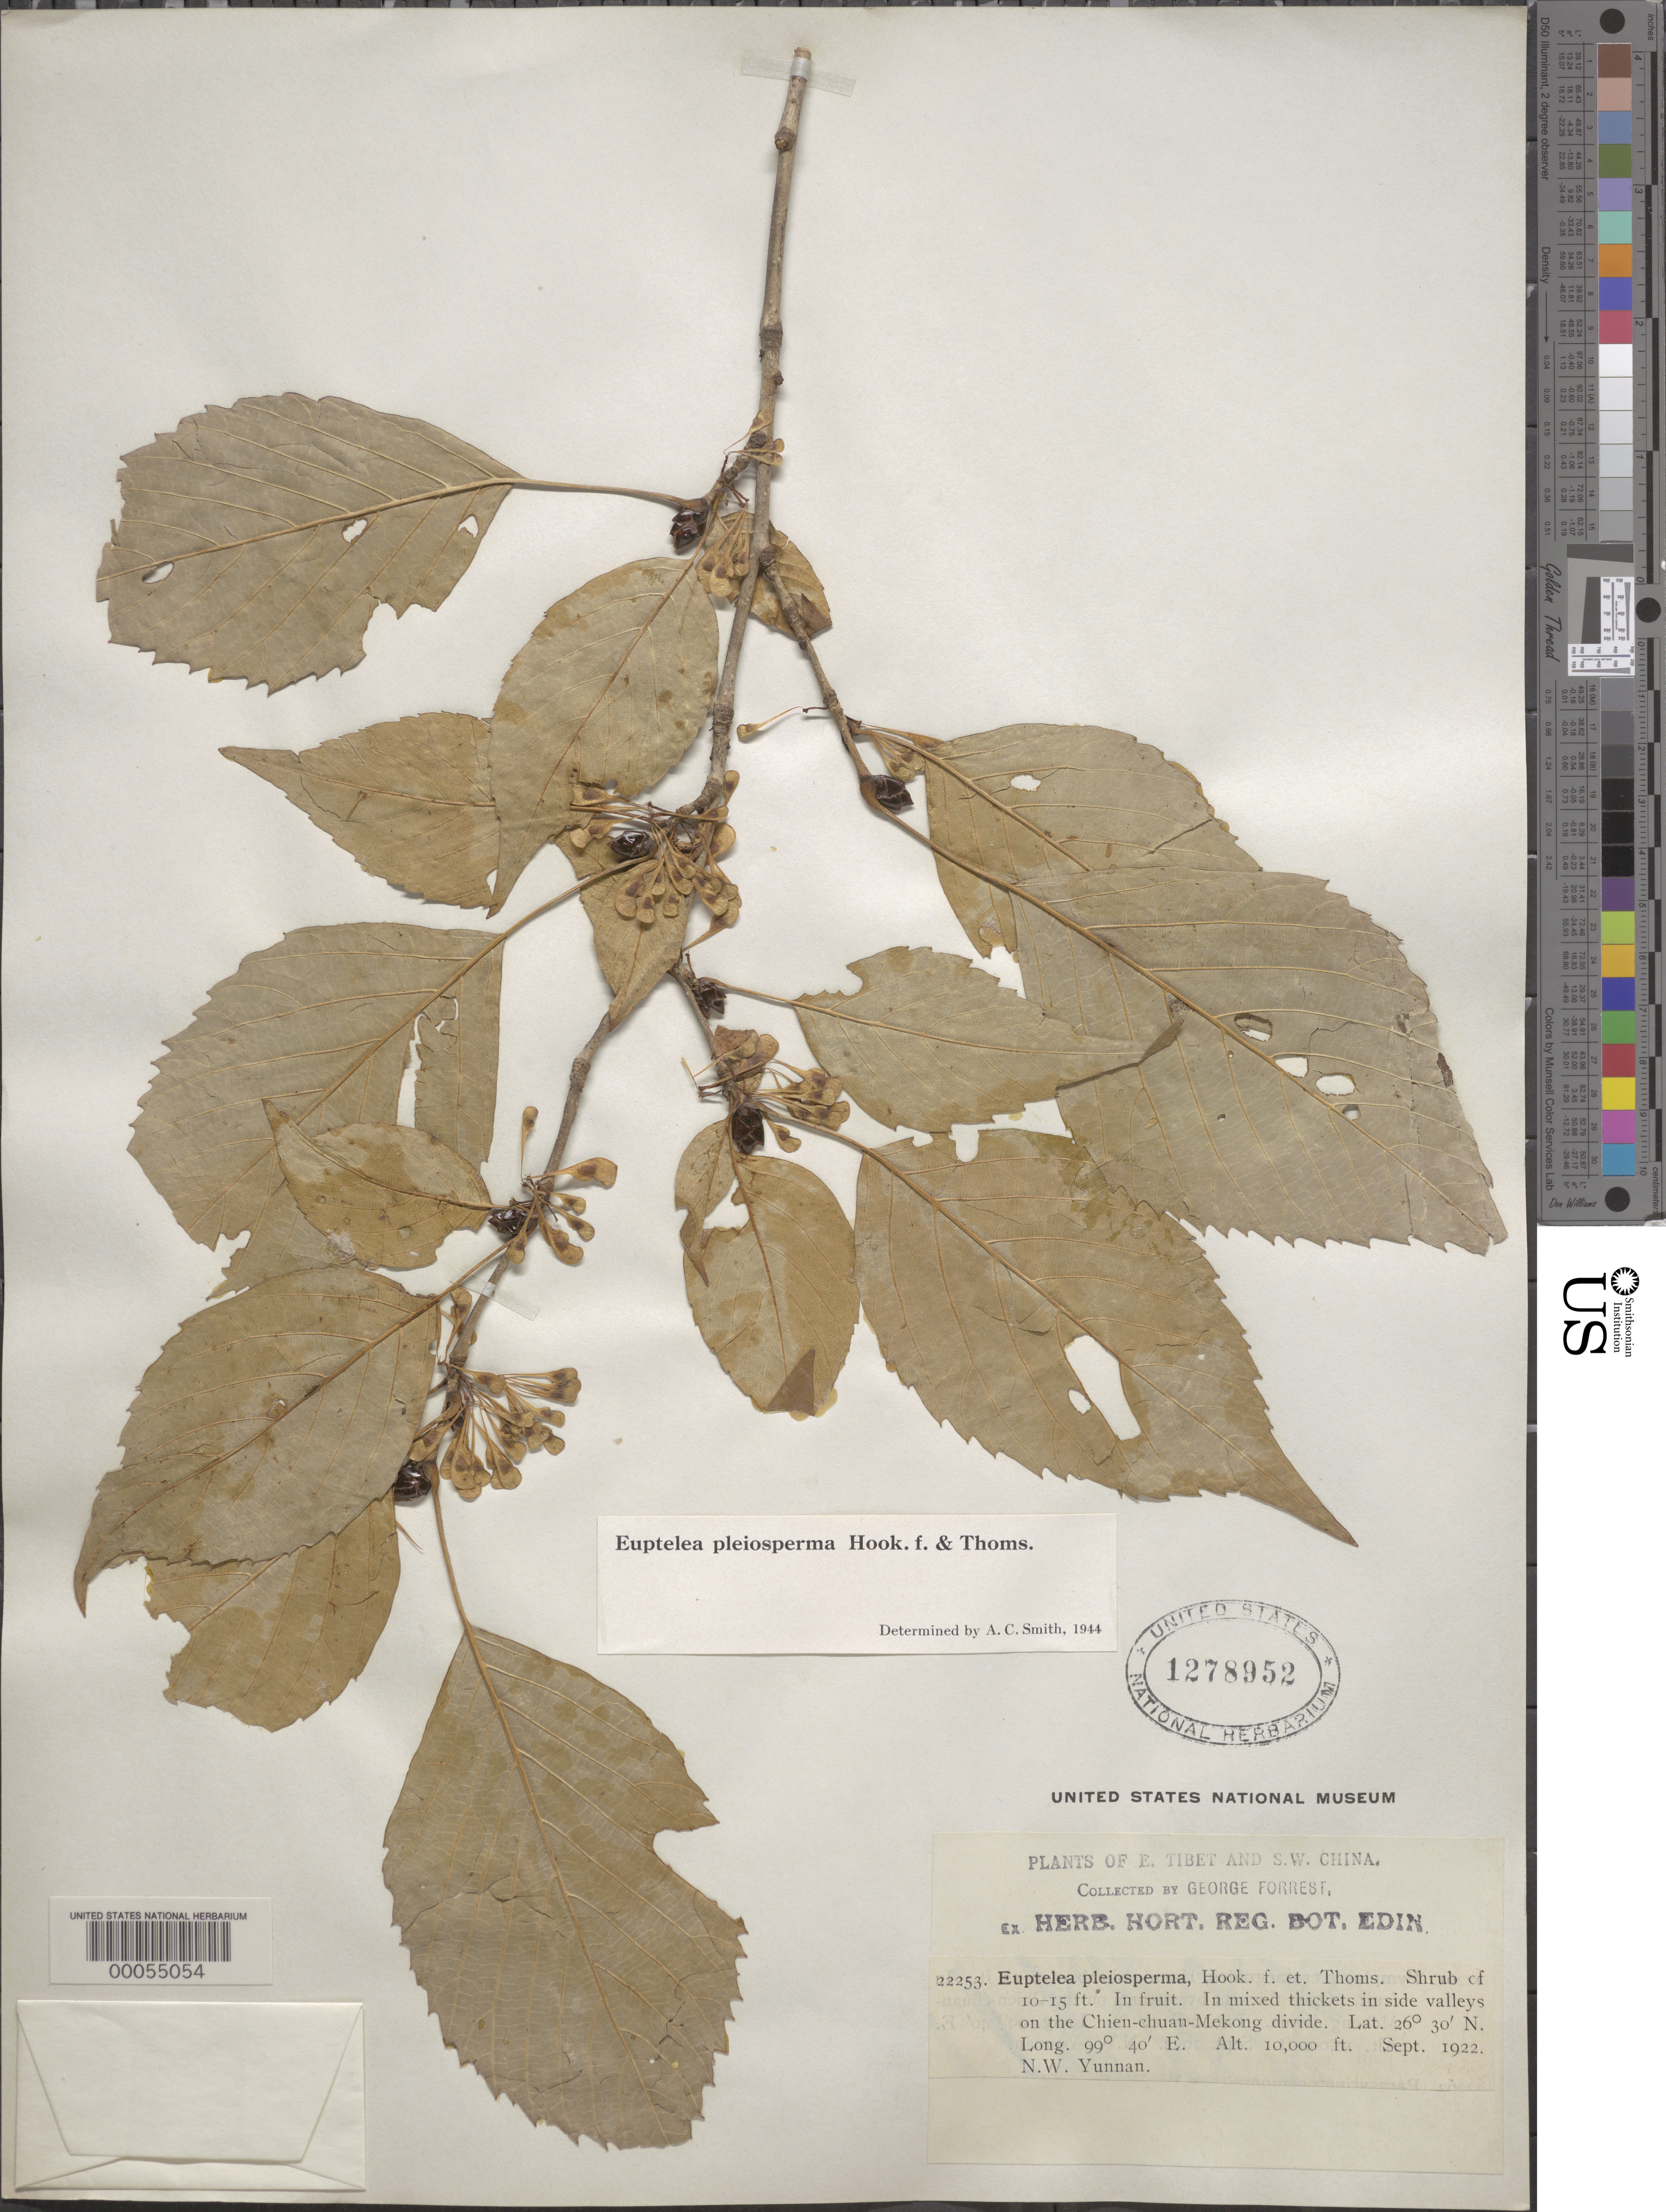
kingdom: Plantae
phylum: Tracheophyta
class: Magnoliopsida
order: Ranunculales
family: Eupteleaceae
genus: Euptelea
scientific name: Euptelea pleiosperma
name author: Hook. f. & Thomson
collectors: G. Forrest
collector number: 22253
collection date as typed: Sep 1922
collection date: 1922-09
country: China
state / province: Yunnan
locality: Northwest yunnan: chien-chuan-mekong divide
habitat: In mixed thickets in side valleys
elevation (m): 3048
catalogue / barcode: US 1278952